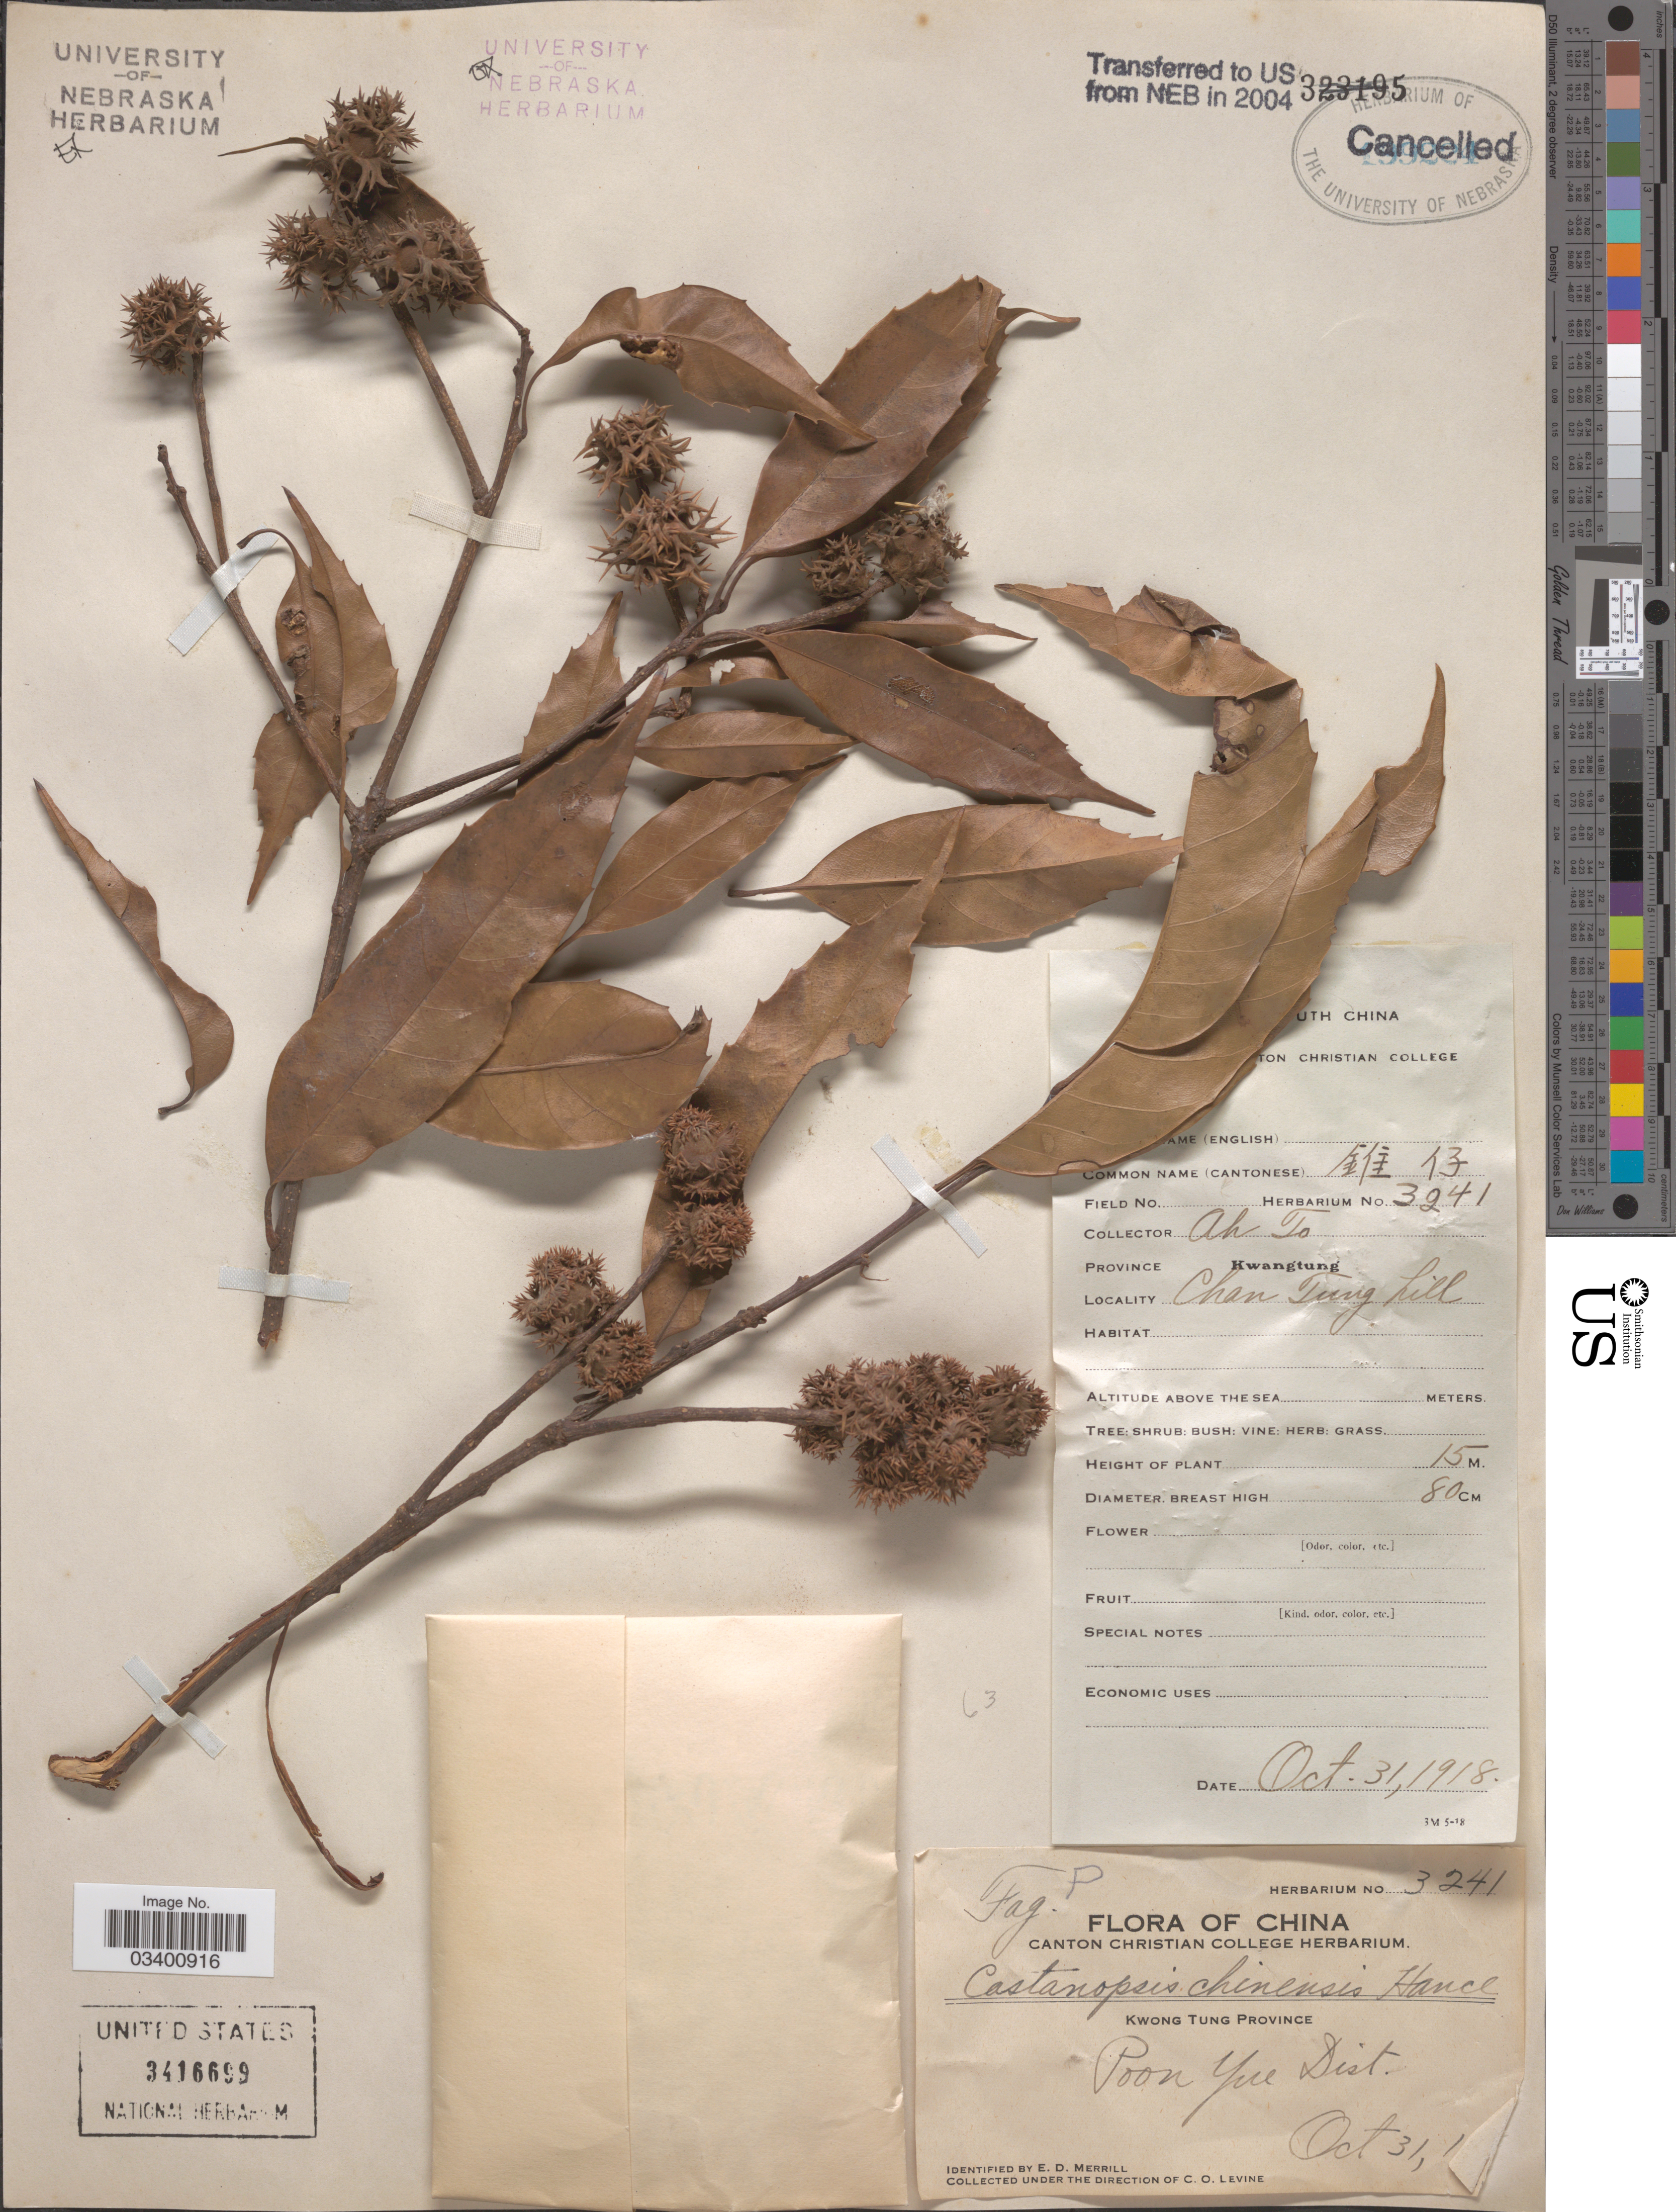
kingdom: Plantae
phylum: Tracheophyta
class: Magnoliopsida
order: Fagales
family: Fagaceae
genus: Castanopsis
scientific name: Castanopsis chinensis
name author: (Spreng.) Hance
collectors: Ah To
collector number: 3241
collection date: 1918-10-31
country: China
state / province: Guangdong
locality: Kwong Tung Province. Poon Yue Dist. Chen Tung Hill. [illegible text]uth China.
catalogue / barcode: US 3416699